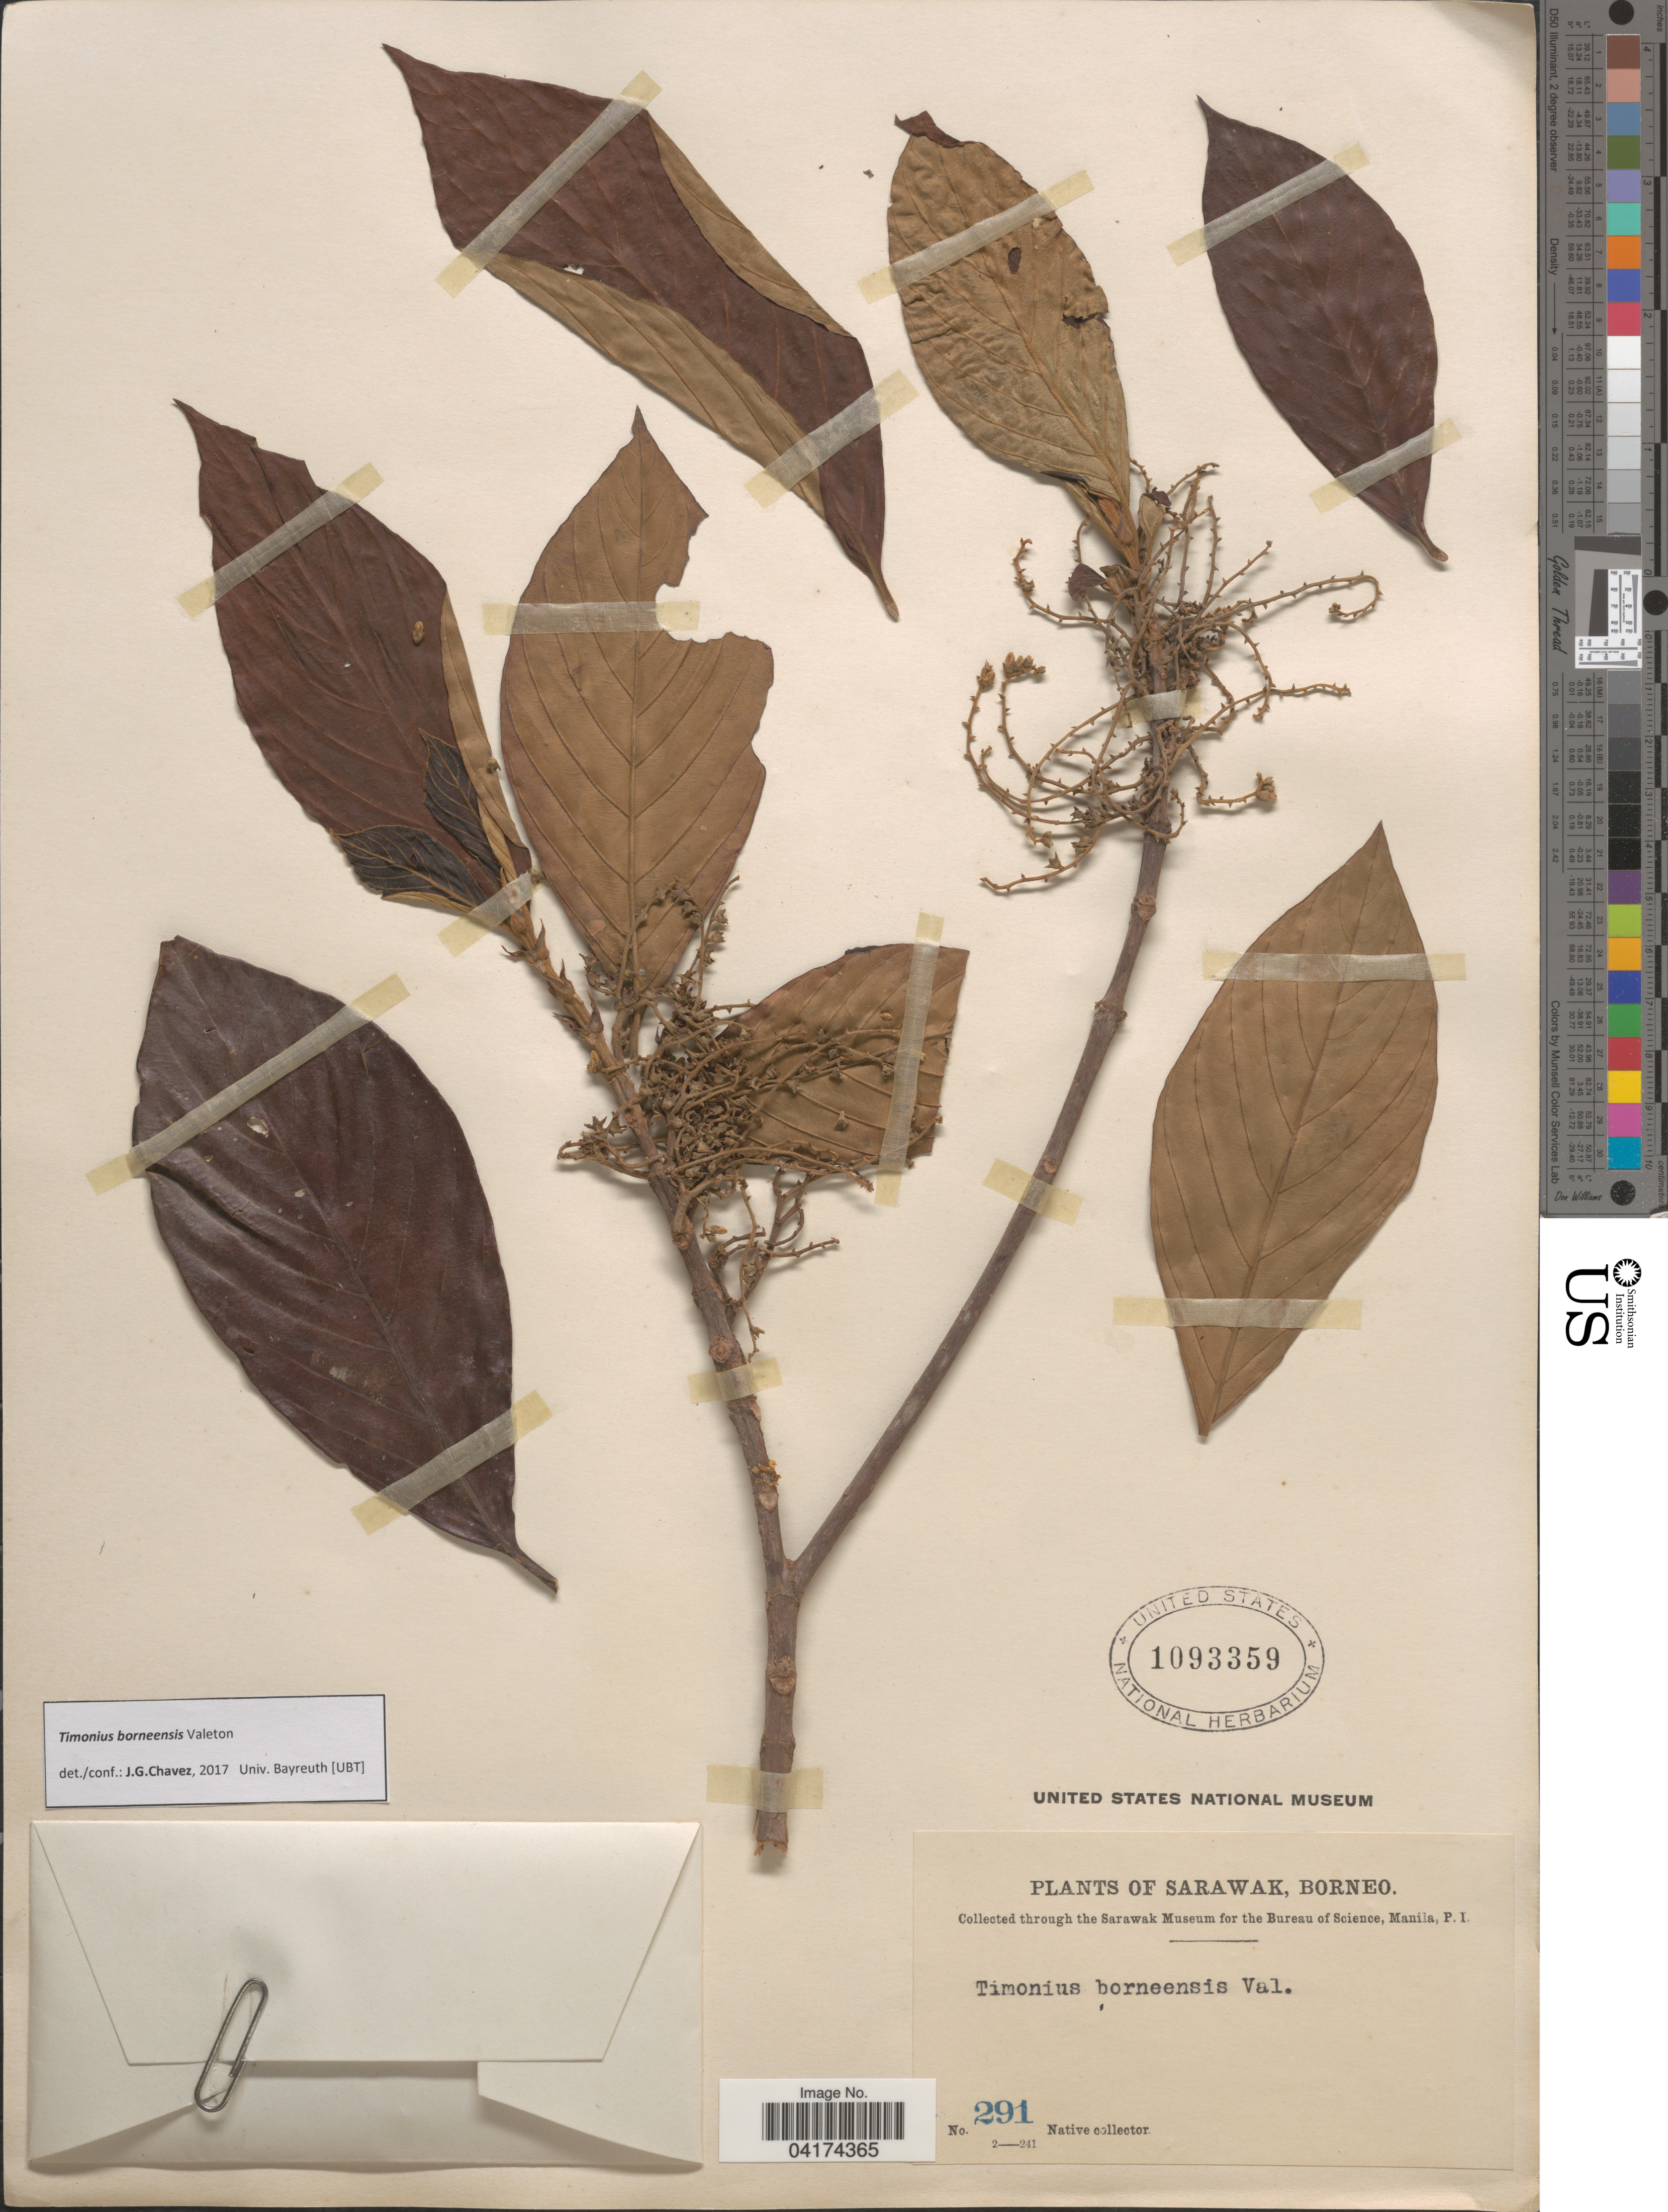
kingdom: Plantae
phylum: Tracheophyta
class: Magnoliopsida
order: Gentianales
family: Rubiaceae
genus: Timonius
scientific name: Timonius borneensis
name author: Valeton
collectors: Native collector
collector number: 291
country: Malaysia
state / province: Sarawak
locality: Borneo.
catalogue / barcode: US 1093359